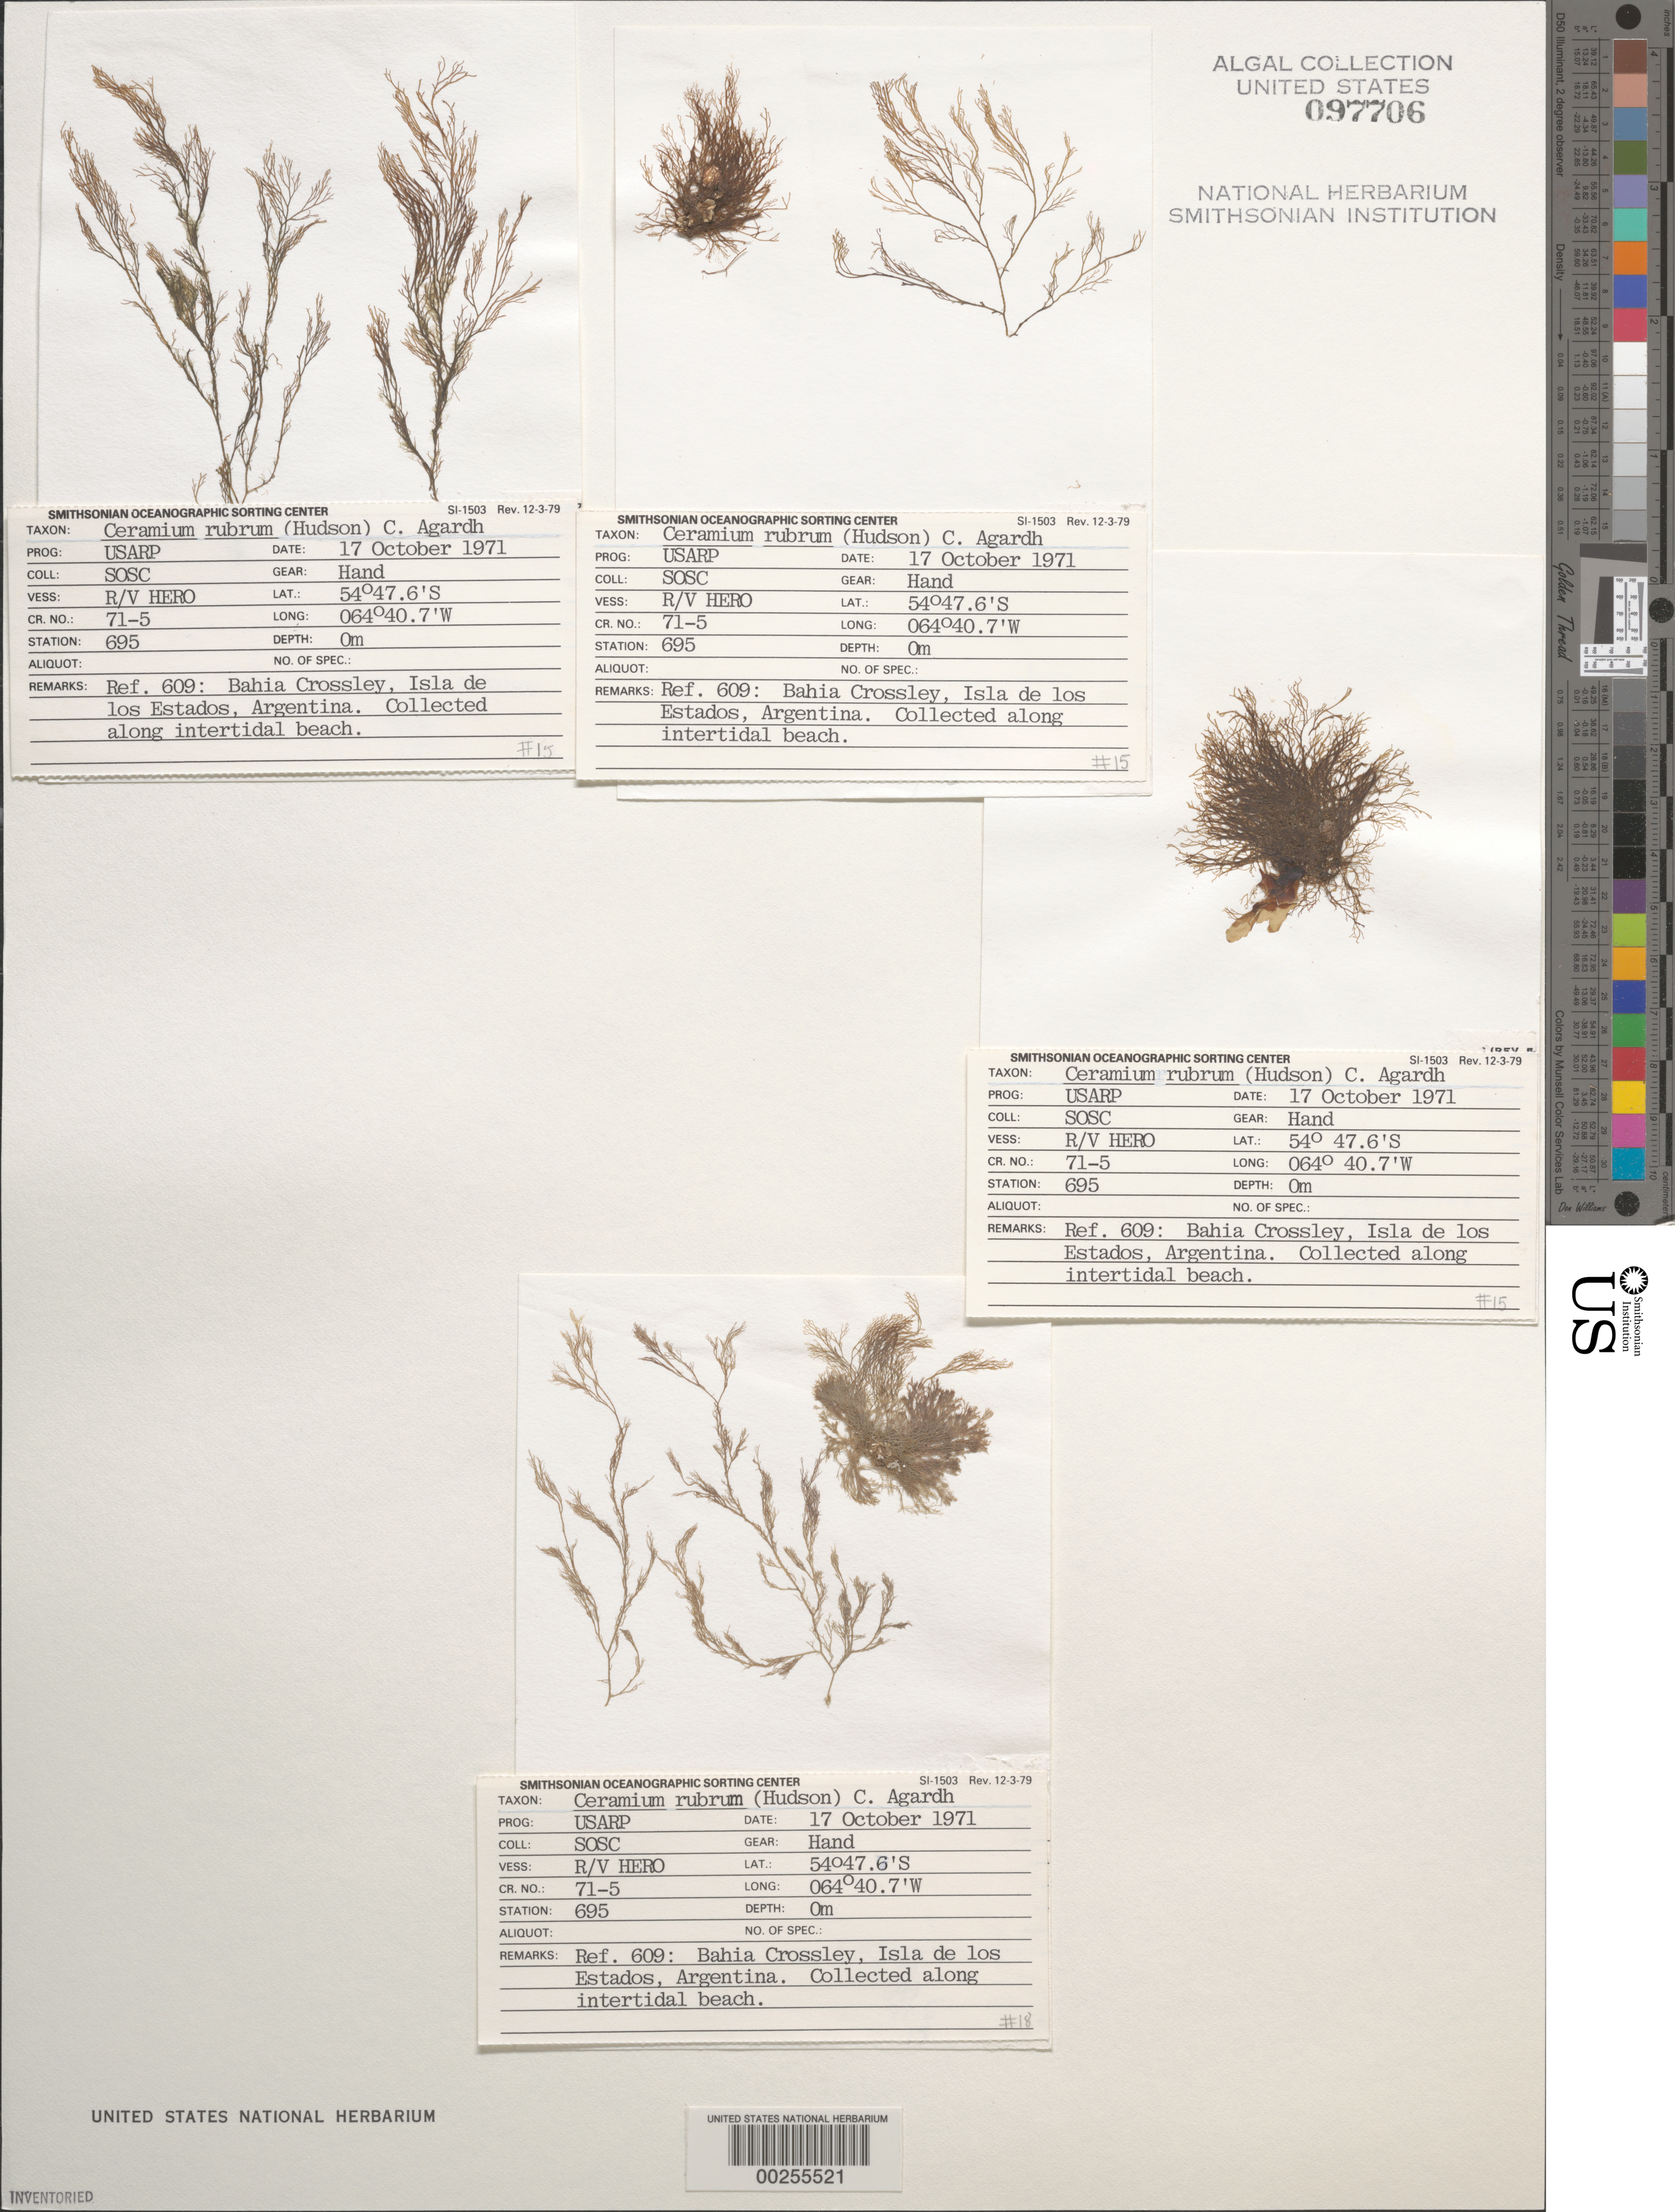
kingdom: Plantae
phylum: Rhodophyta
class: Florideophyceae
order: Ceramiales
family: Ceramiaceae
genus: Ceramium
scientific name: Ceramium rubrum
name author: C. Agardh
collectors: SOSC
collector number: Station 695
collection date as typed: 17 Oct 1971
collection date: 1971-10-17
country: Argentina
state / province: Tierra del Fuego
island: Isla de los Estados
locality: Bahia Crossley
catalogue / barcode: US 97706